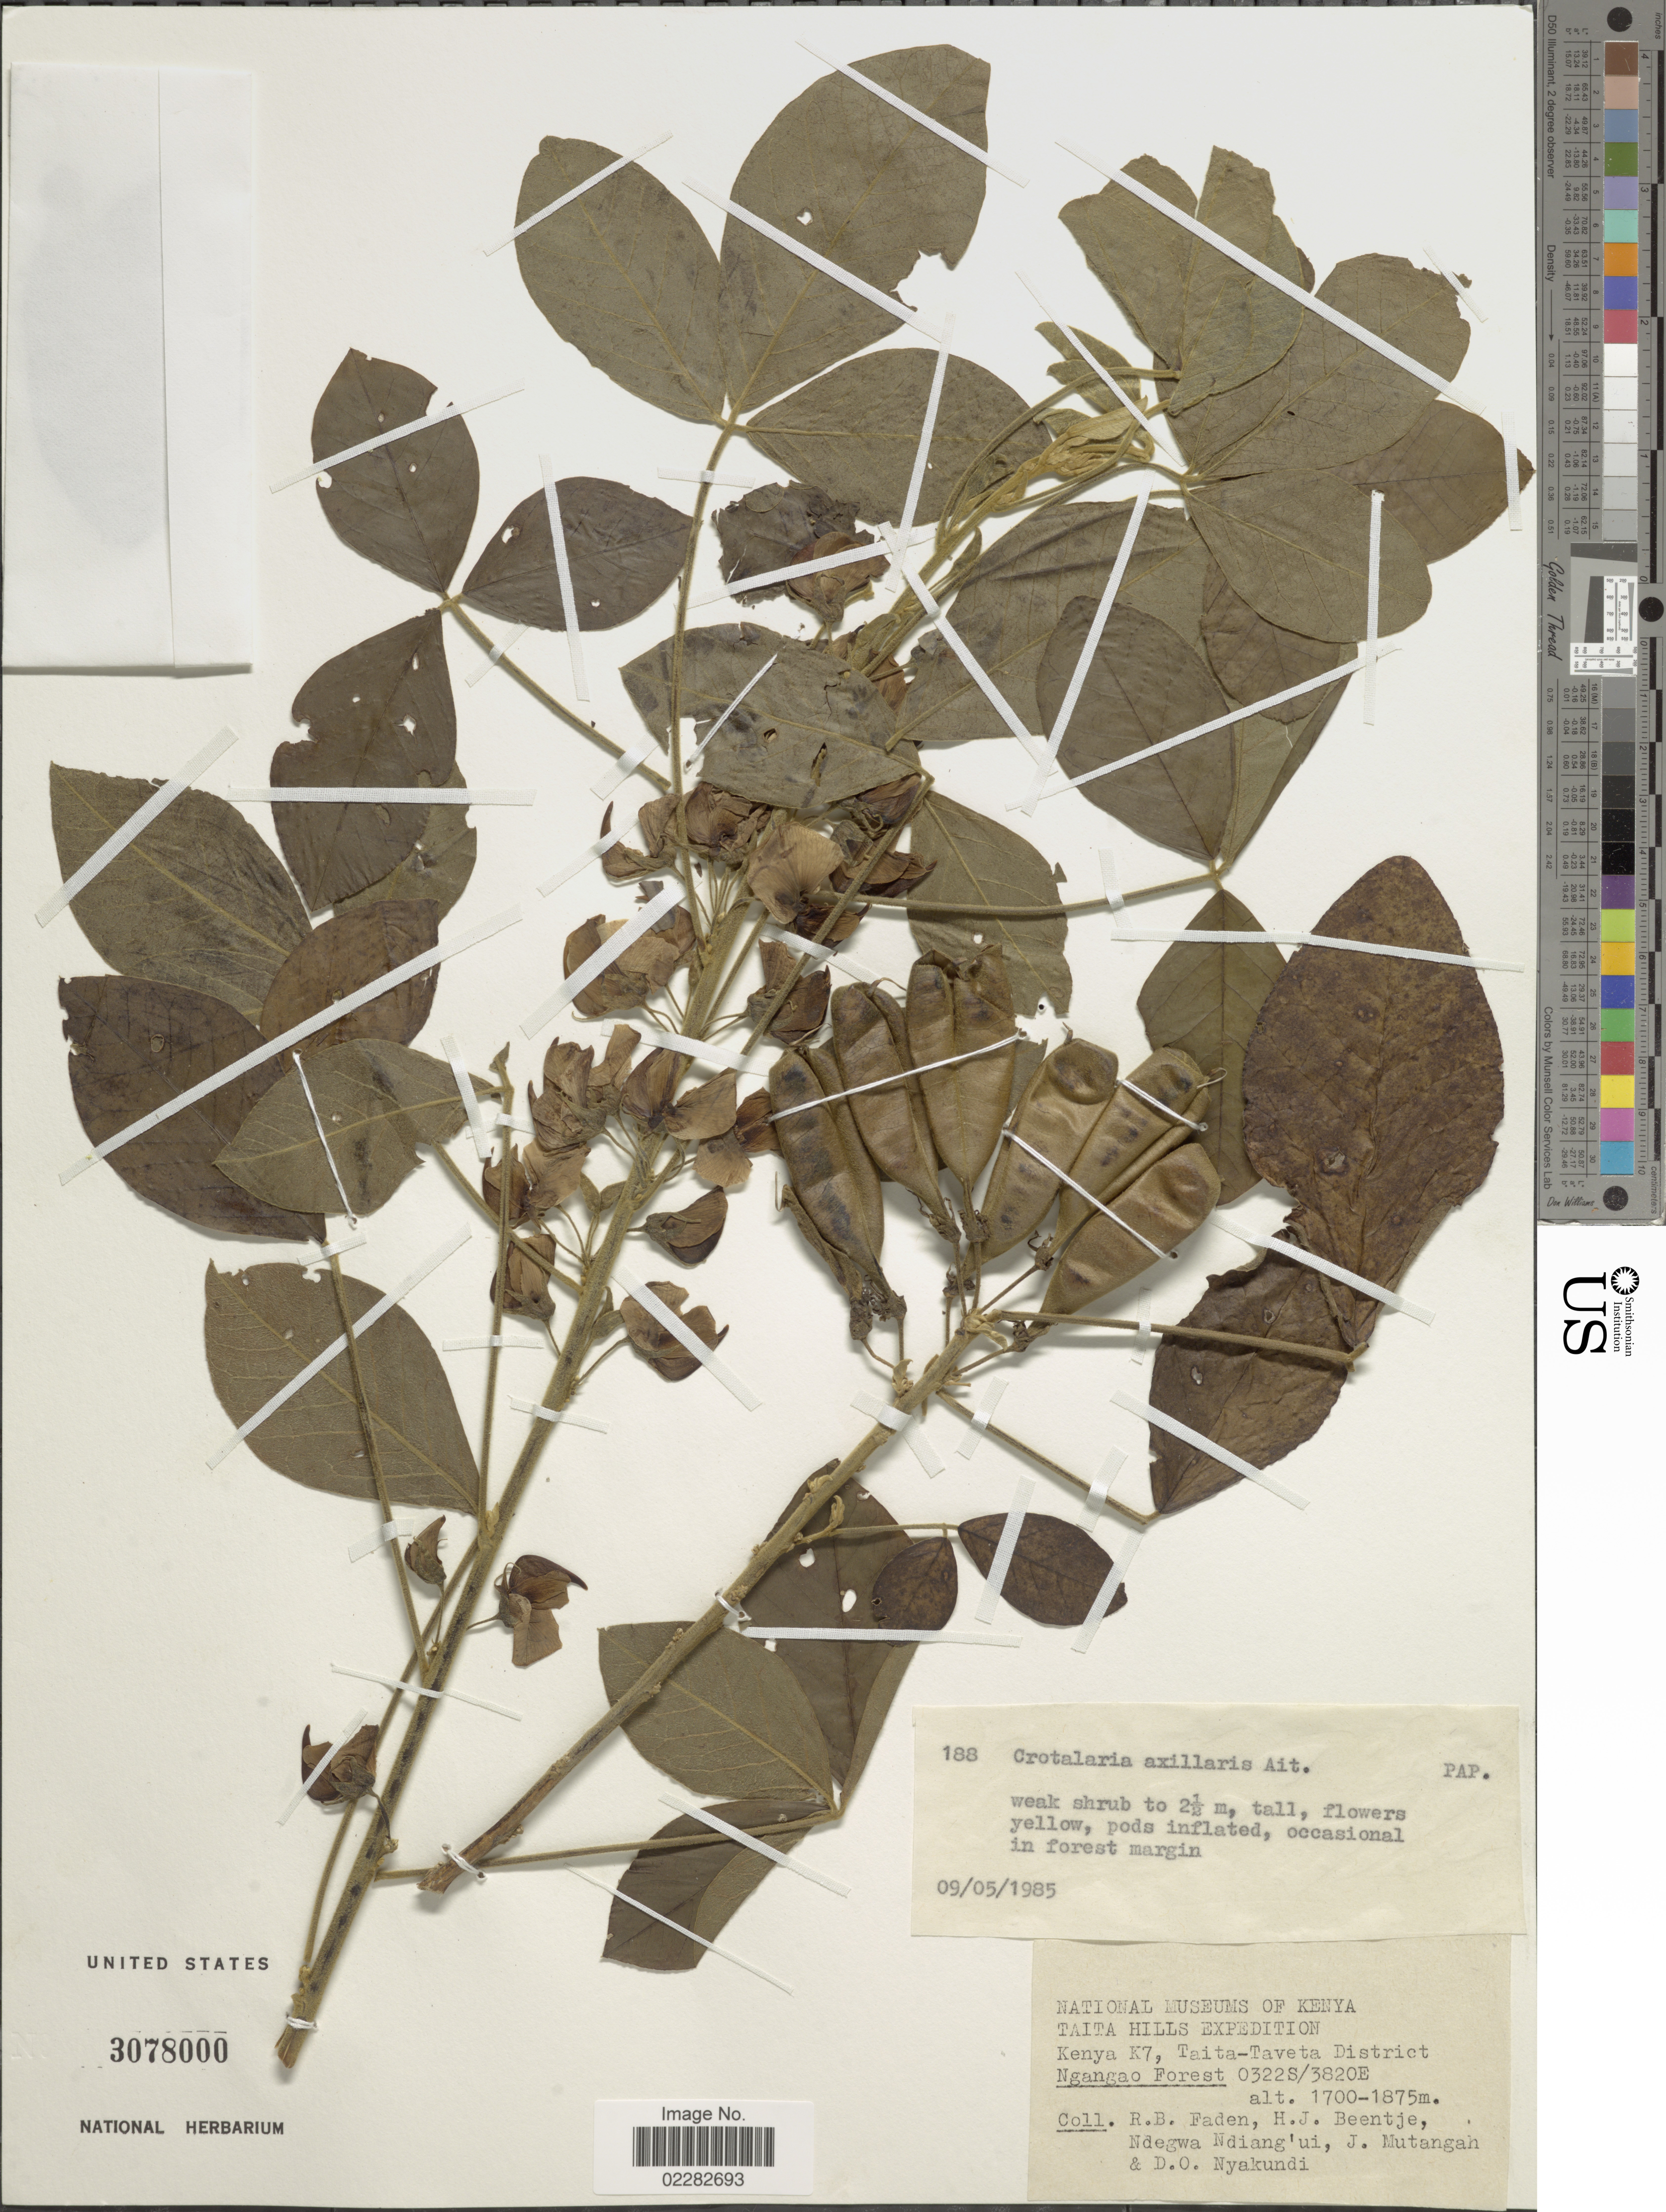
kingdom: Plantae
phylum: Tracheophyta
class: Magnoliopsida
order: Fabales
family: Fabaceae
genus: Crotalaria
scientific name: Crotalaria axillaris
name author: Aiton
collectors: R. B. Faden, H. J. Beentje, Ndegwa Ndiang'ui, J. Mutangah & D. Nyakundi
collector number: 188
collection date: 1985-05-09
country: Kenya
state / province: Taita Taveta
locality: Ngangao forest.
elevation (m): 1700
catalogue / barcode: US 3078000